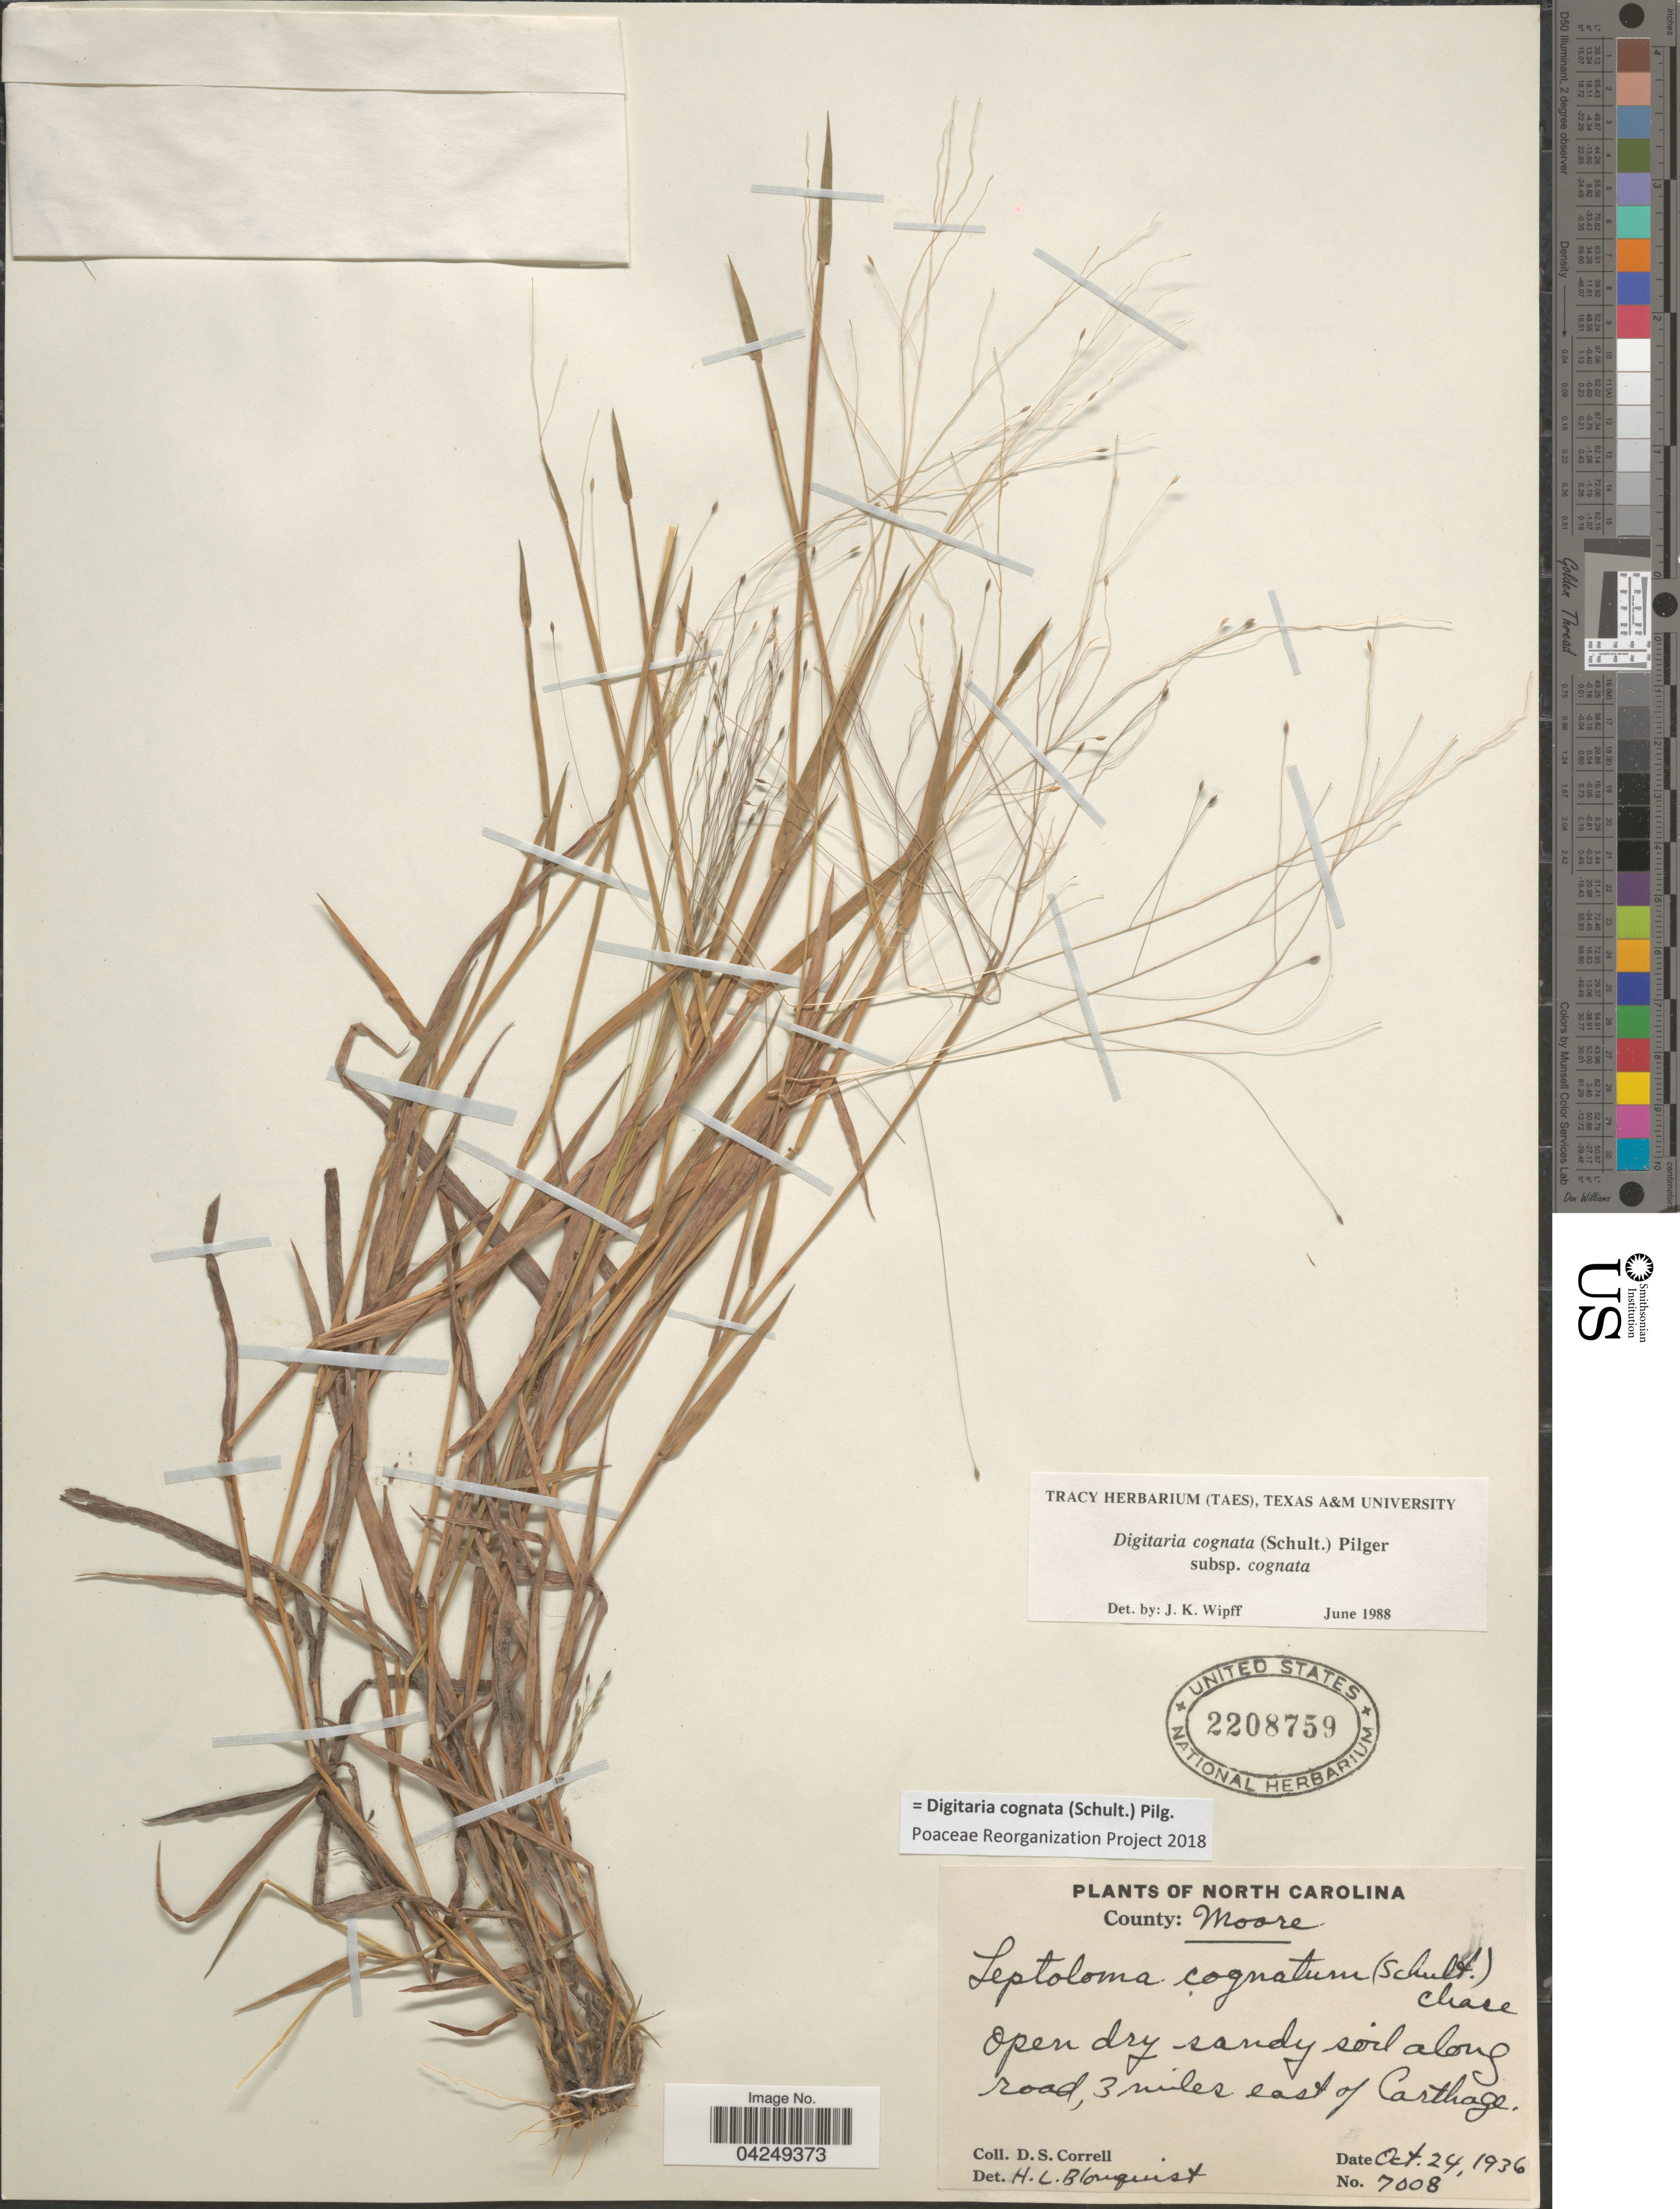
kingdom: Plantae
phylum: Tracheophyta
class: Liliopsida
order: Poales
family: Poaceae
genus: Digitaria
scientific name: Digitaria cognata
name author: (Scult.) Pilg.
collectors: D. S. Correll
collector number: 7008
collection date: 1936-10-24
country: United States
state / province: North Carolina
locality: County: Moore. Open dry sandy soil along road, 3 miles east of Carthage.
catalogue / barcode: US 2208759